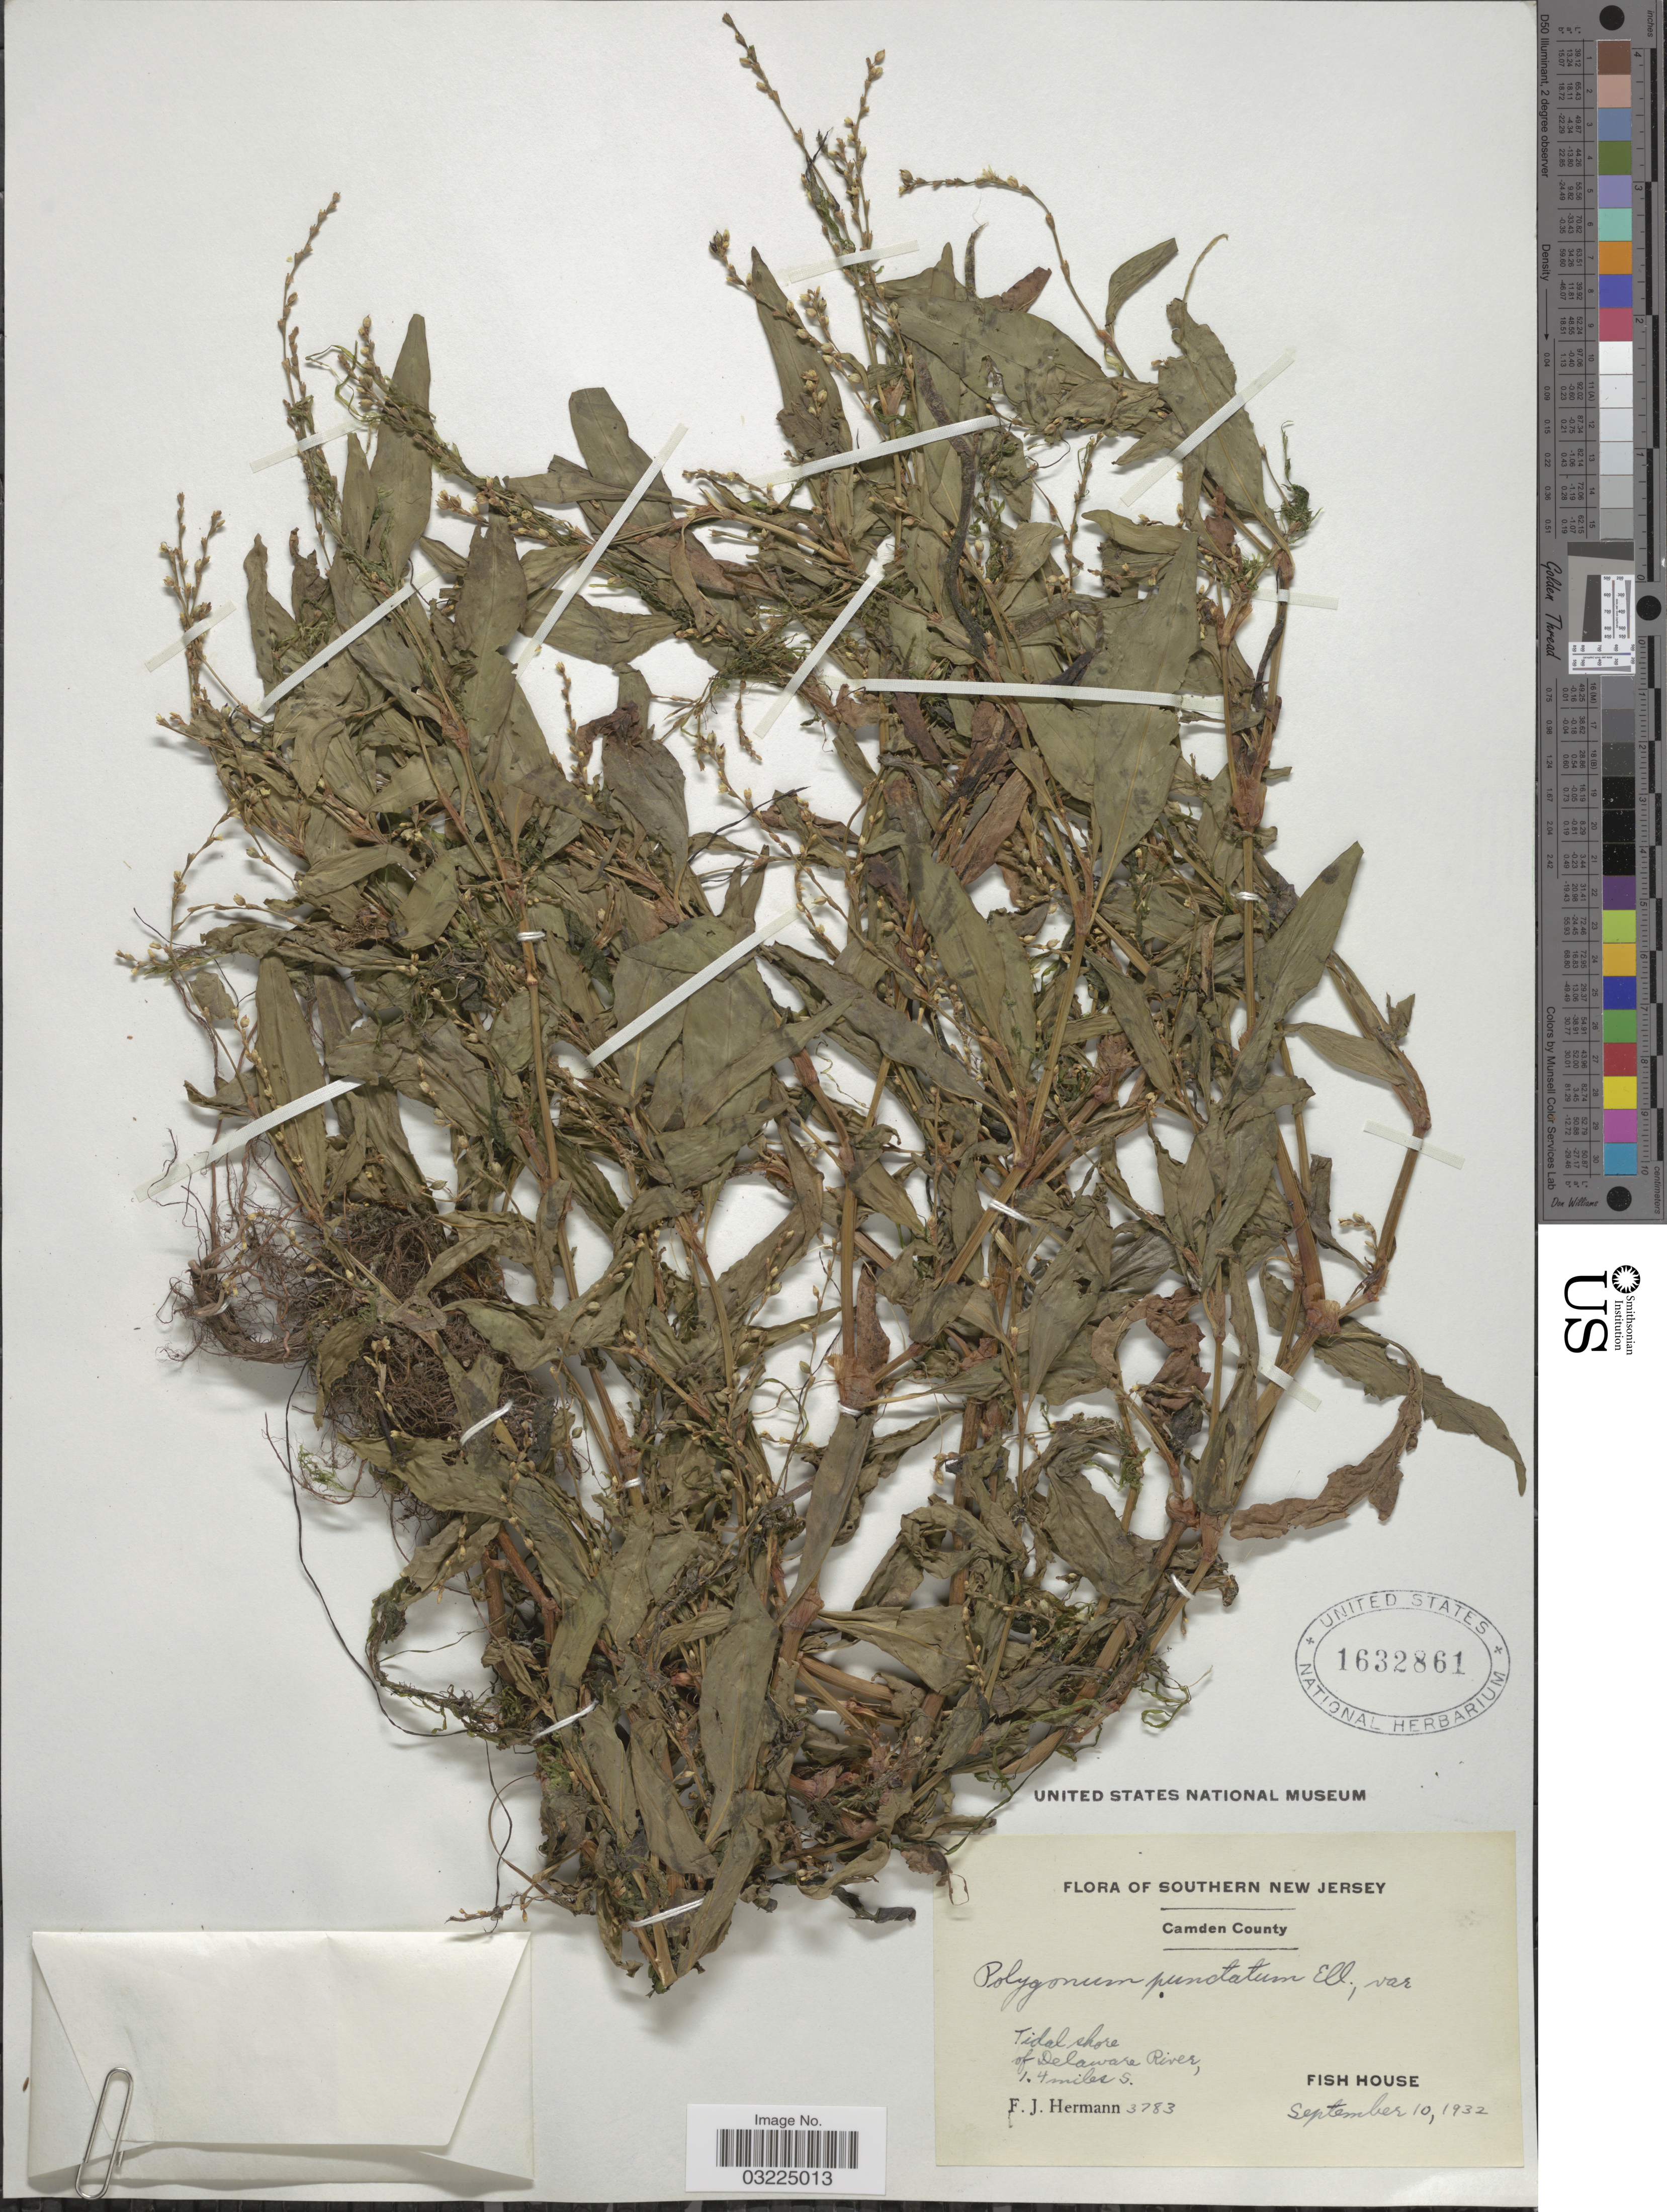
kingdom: Plantae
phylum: Tracheophyta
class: Magnoliopsida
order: Caryophyllales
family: Polygonaceae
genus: Persicaria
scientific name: Persicaria punctata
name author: (Elliott) Small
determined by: Atha, D. E.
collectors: F. J. Hermann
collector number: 3783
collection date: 1932-09-10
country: United States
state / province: New Jersey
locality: Southern New Jersey. Camden County. Tidal shore of Delaware River, 1.4 miles S. Fish House.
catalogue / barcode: US 1632861